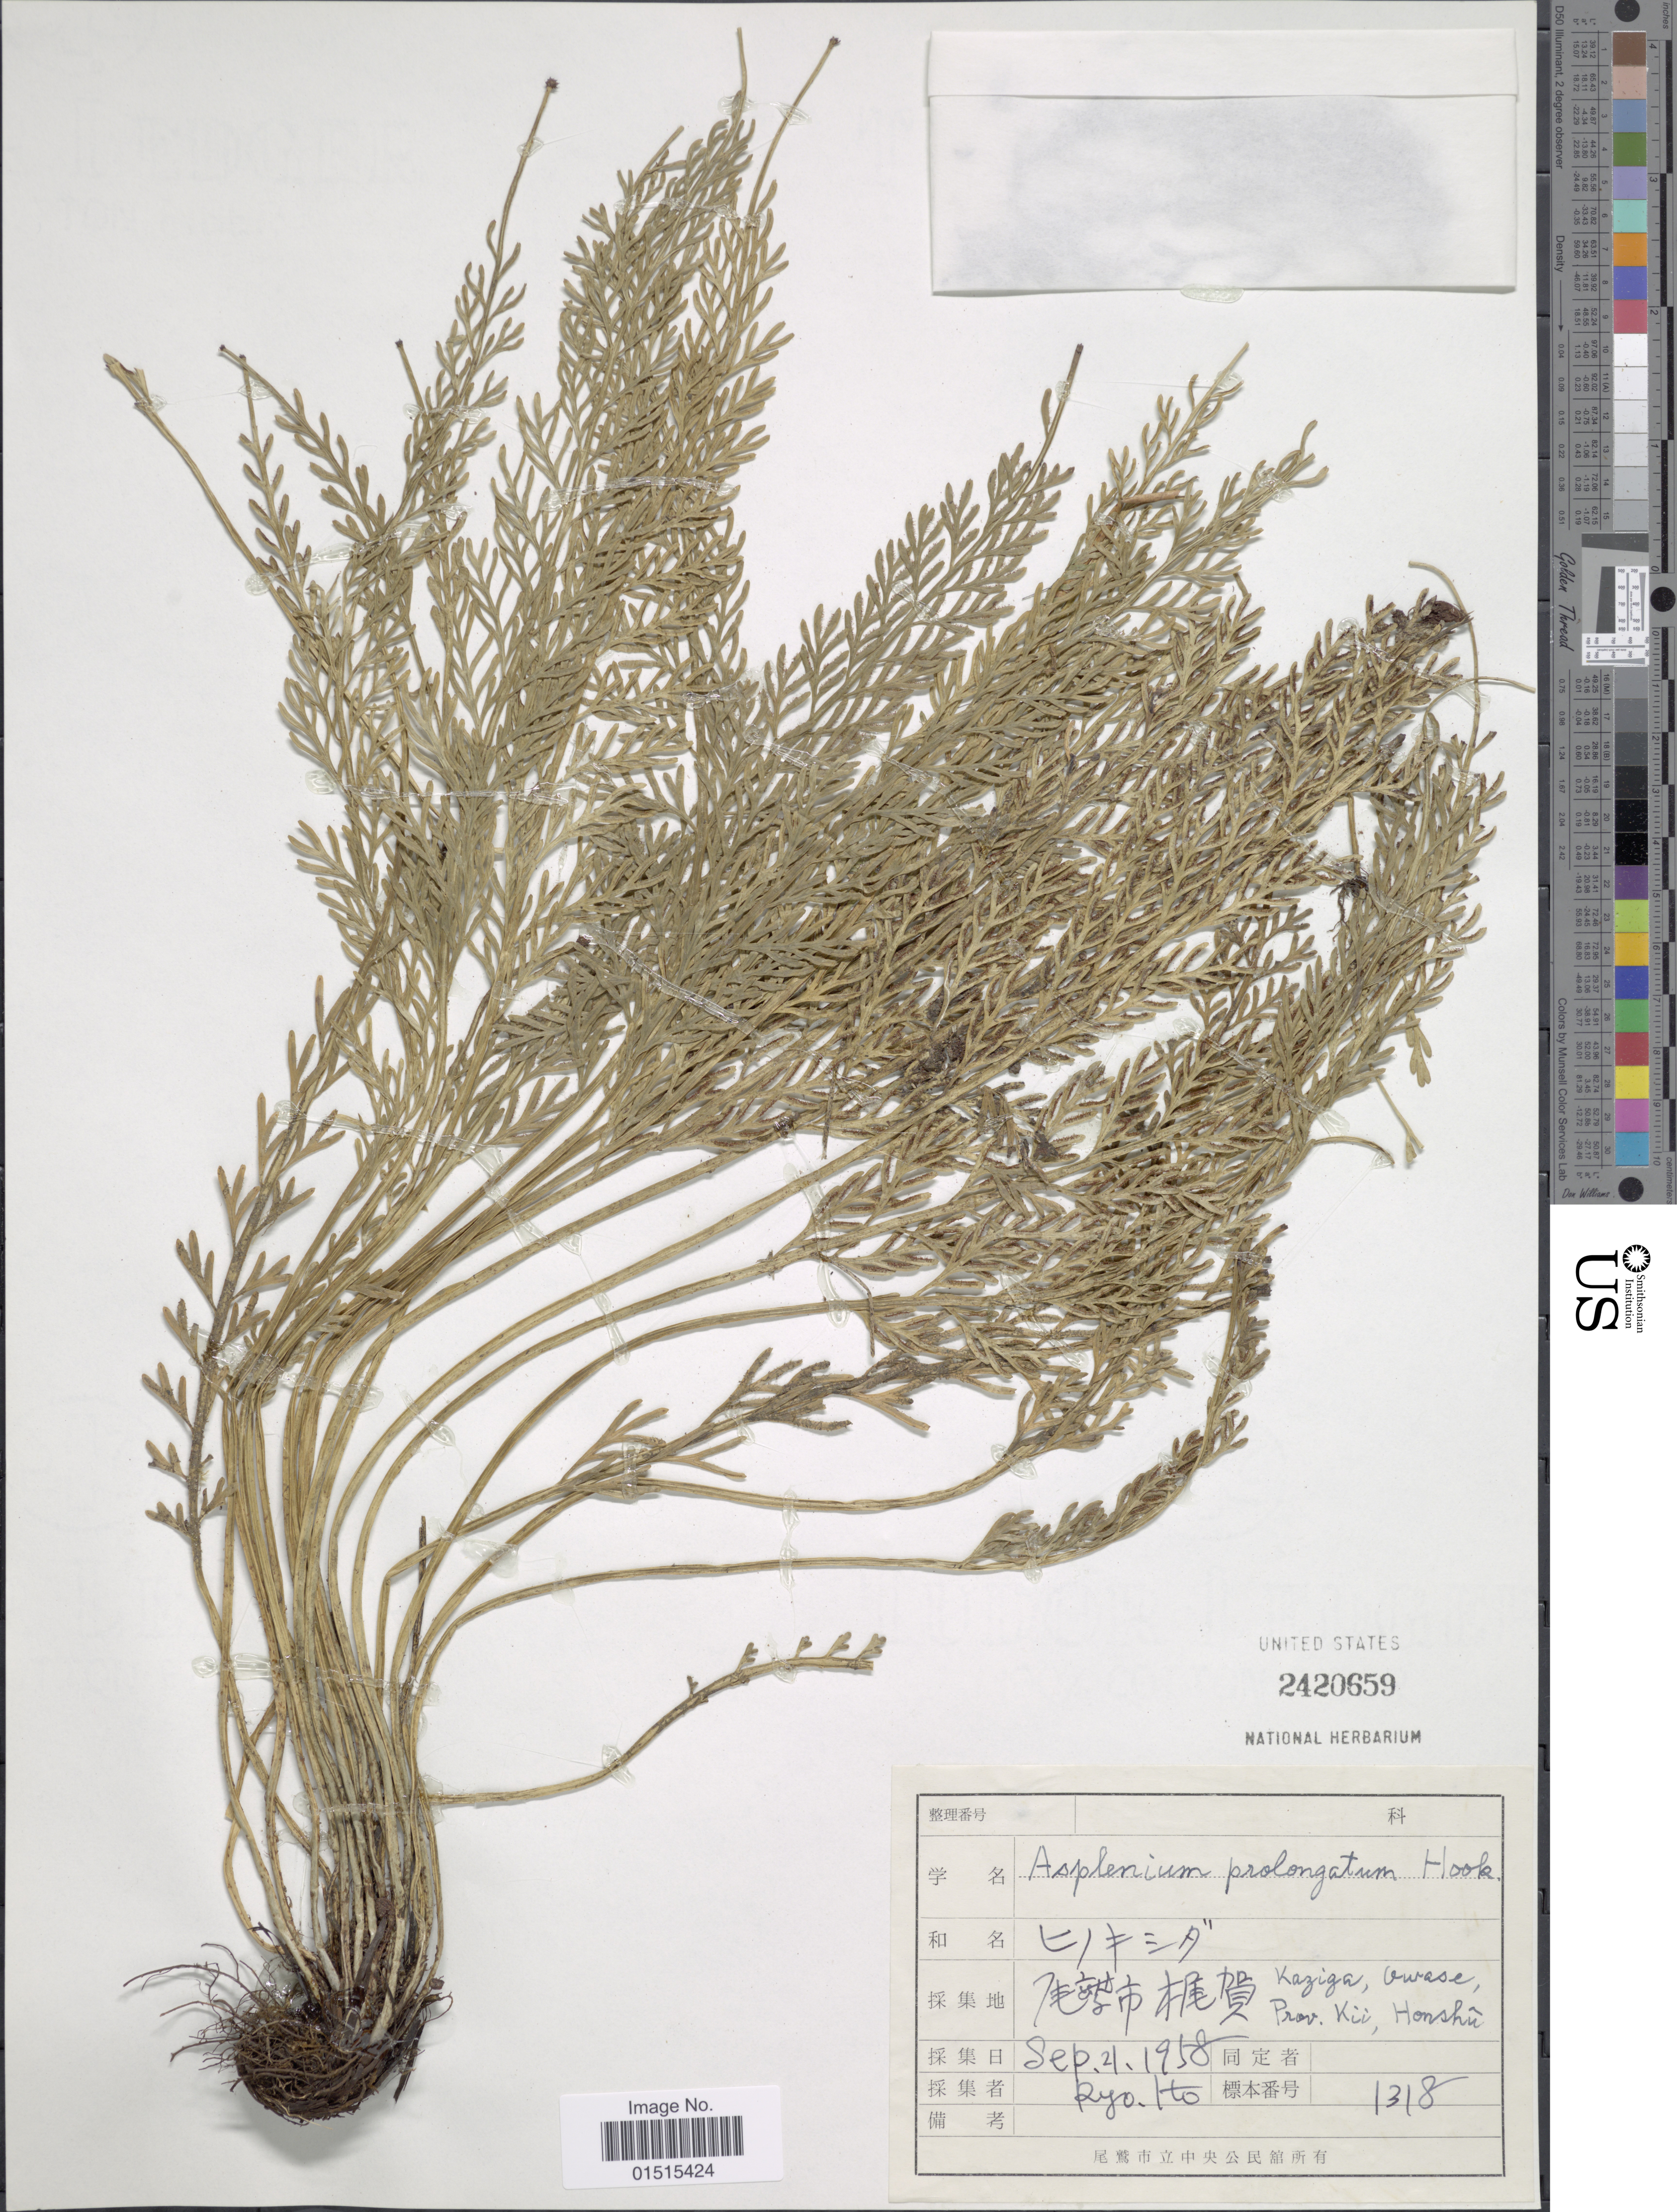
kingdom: Plantae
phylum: Tracheophyta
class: Polypodiopsida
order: Polypodiales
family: Aspleniaceae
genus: Asplenium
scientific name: Asplenium prolongatum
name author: Hook.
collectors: R. Ito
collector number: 1318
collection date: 1958-09-21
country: Japan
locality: Kaziga, Owase, prov. Kii, Honshu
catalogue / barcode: US 2420659